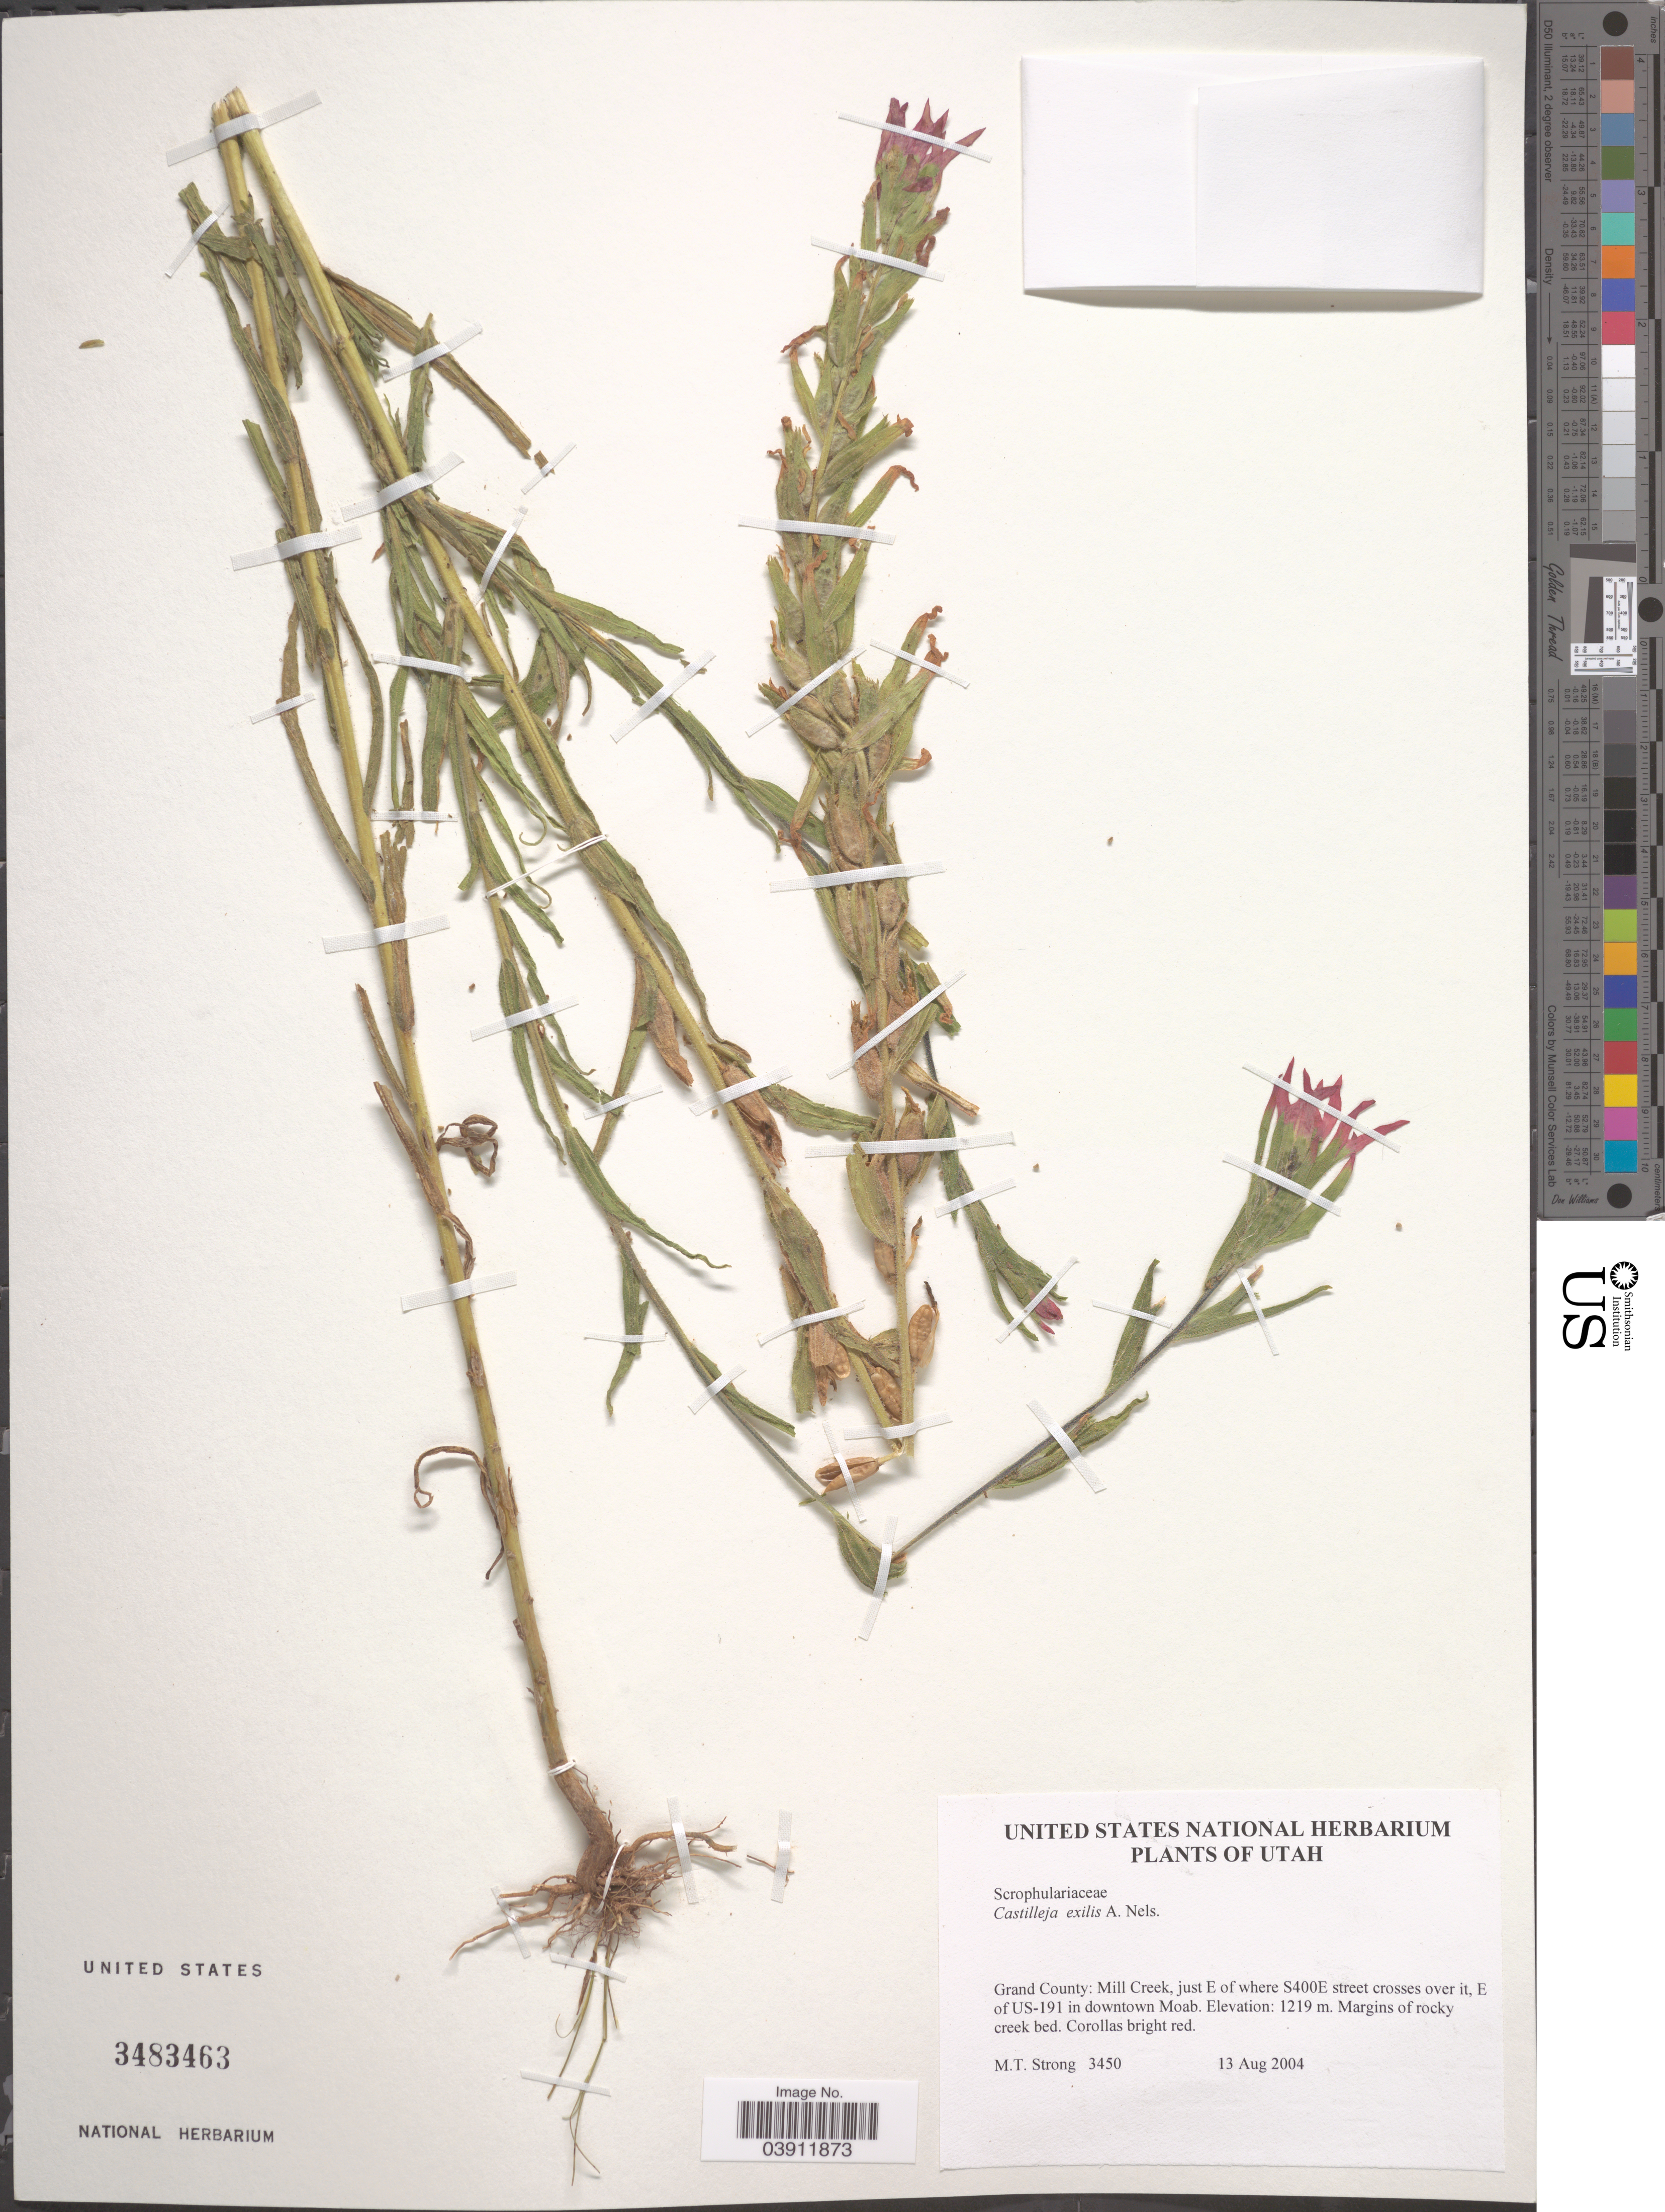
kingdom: Plantae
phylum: Tracheophyta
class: Magnoliopsida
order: Lamiales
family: Orobanchaceae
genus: Castilleja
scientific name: Castilleja exilis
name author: A. Nelson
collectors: M. T. Strong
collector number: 3450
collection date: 2004-08-13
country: United States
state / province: Utah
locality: Grand County: Mill Creek, just E of where S400E street crosses over it, E of US-191 in downtown Moab.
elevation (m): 1219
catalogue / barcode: US 3483463